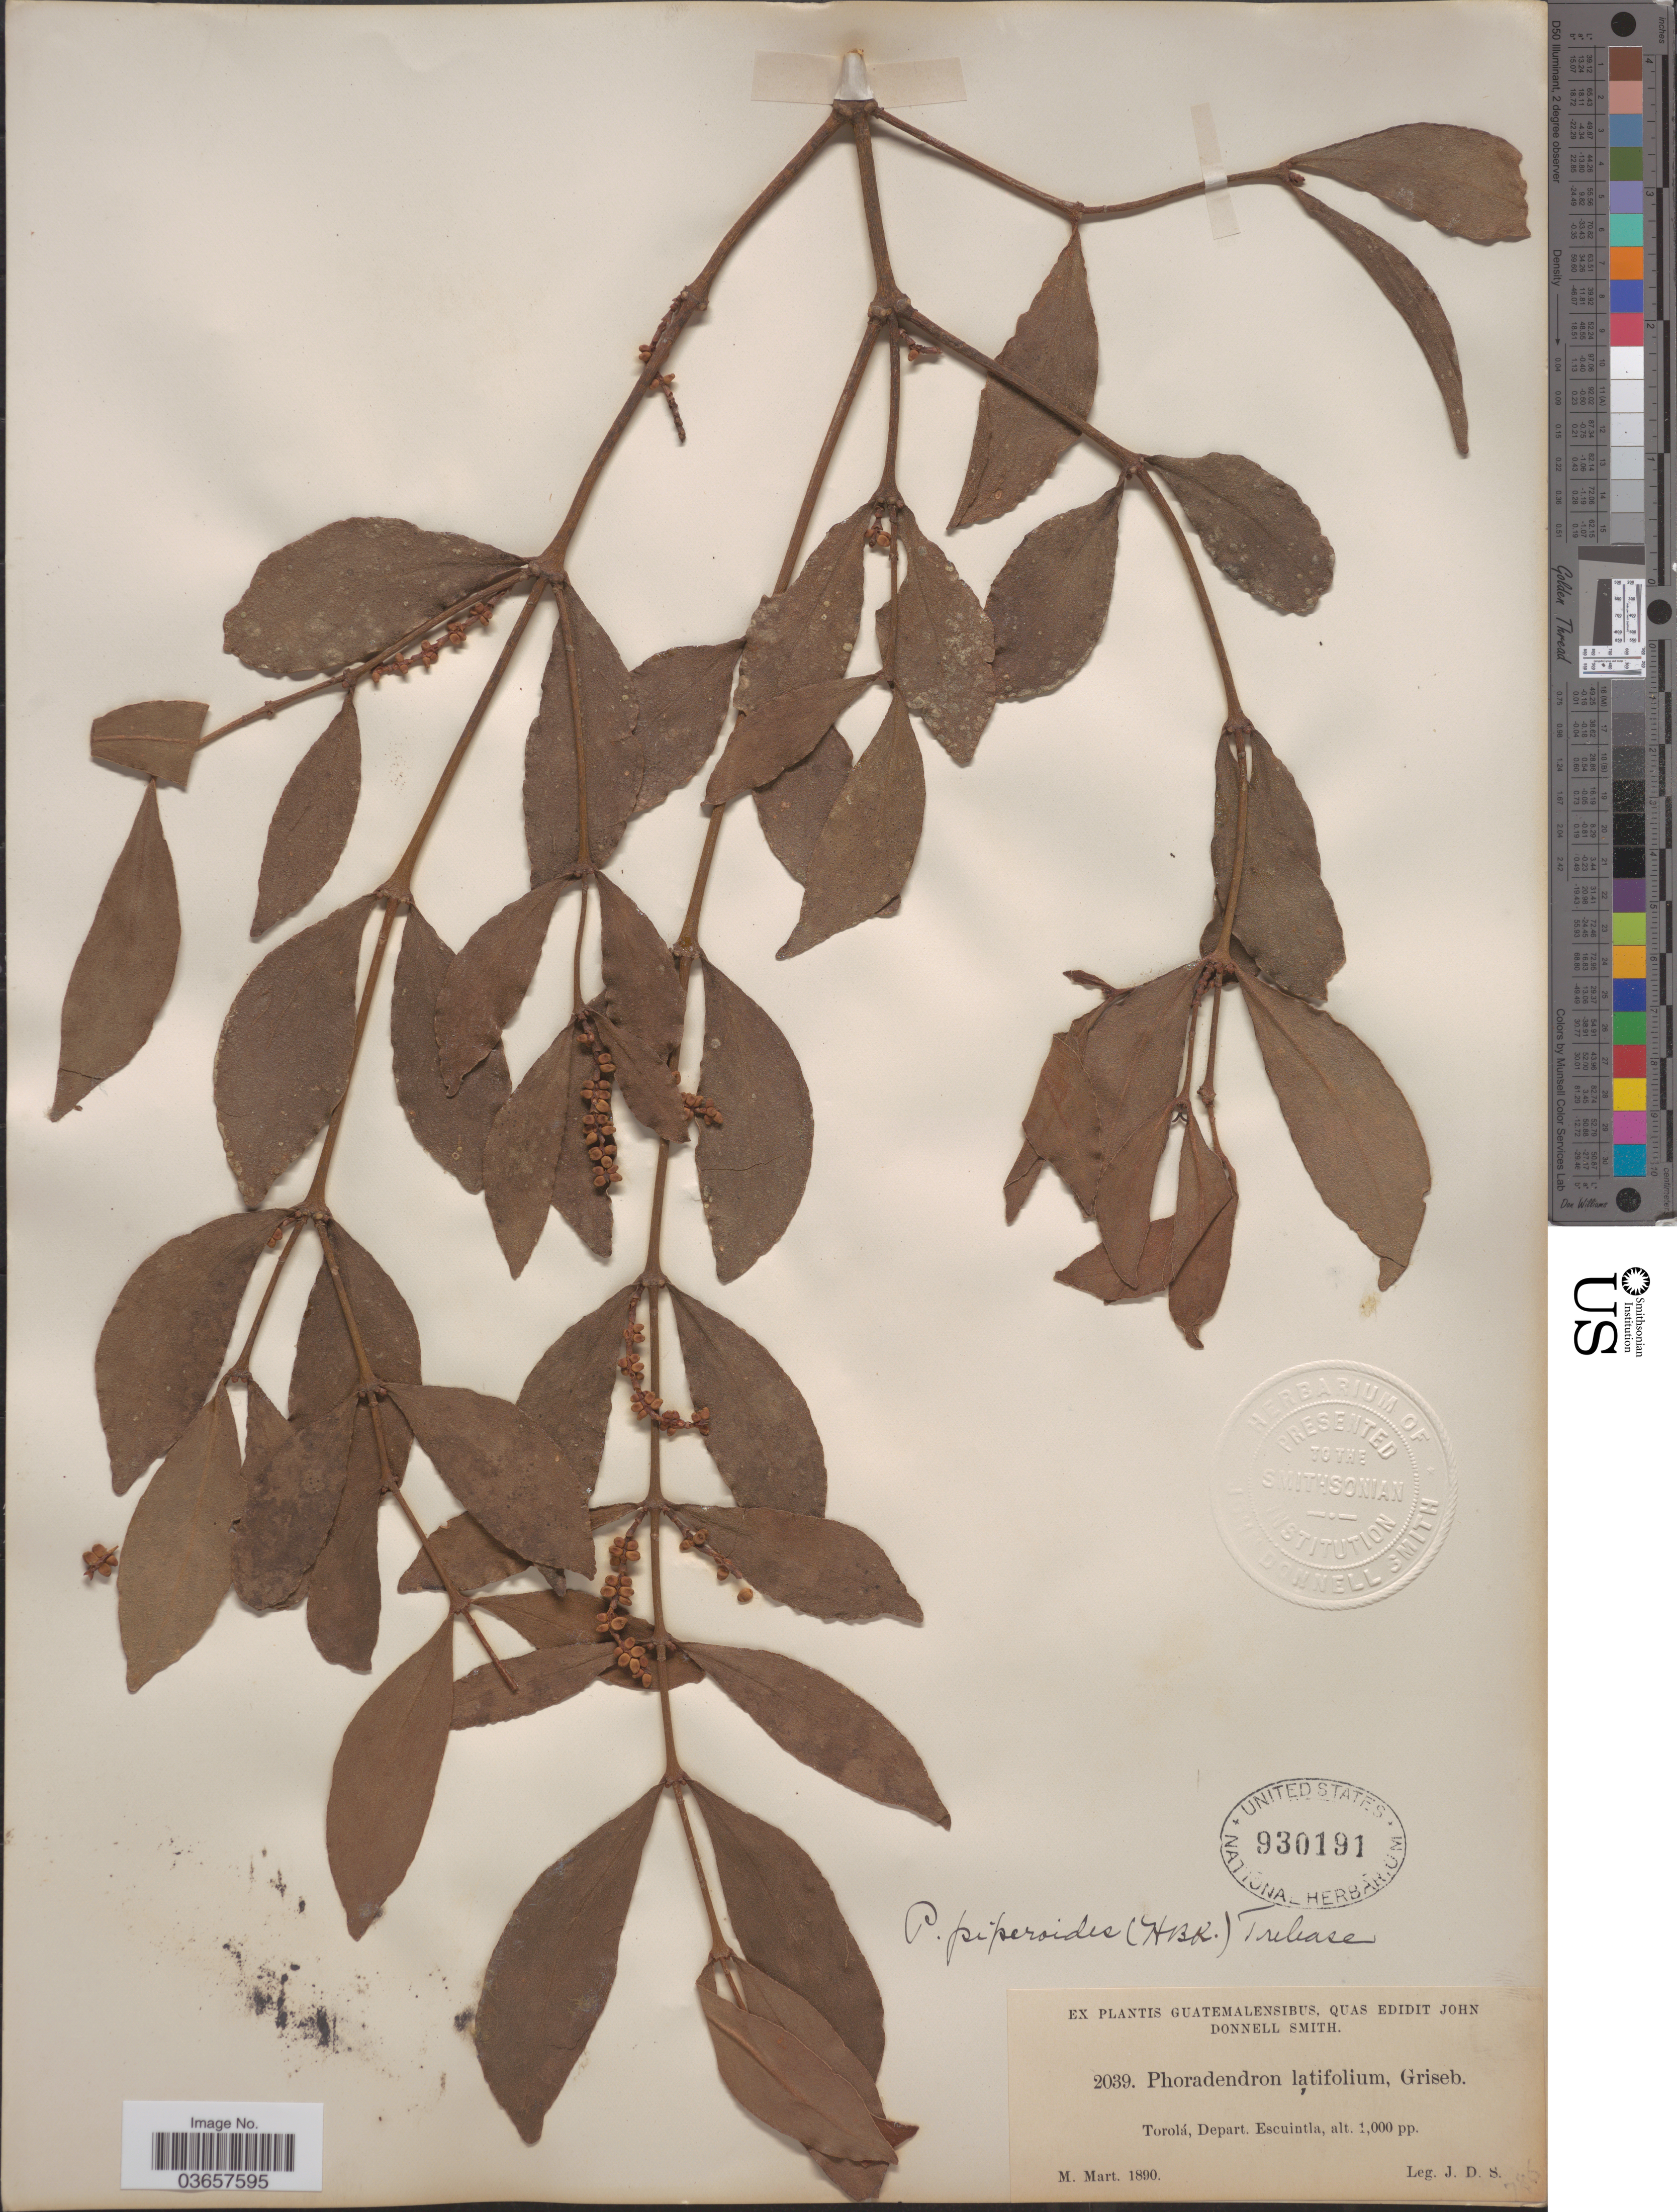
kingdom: Plantae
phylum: Tracheophyta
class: Magnoliopsida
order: Santalales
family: Viscaceae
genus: Phoradendron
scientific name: Phoradendron piperoides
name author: (Kunth) Trel.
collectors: J. Donnell Smith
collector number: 2039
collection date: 1890-03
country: Guatemala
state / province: Escuintla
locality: Torolá, Depart. Escuintla.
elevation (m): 305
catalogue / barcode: US 930191